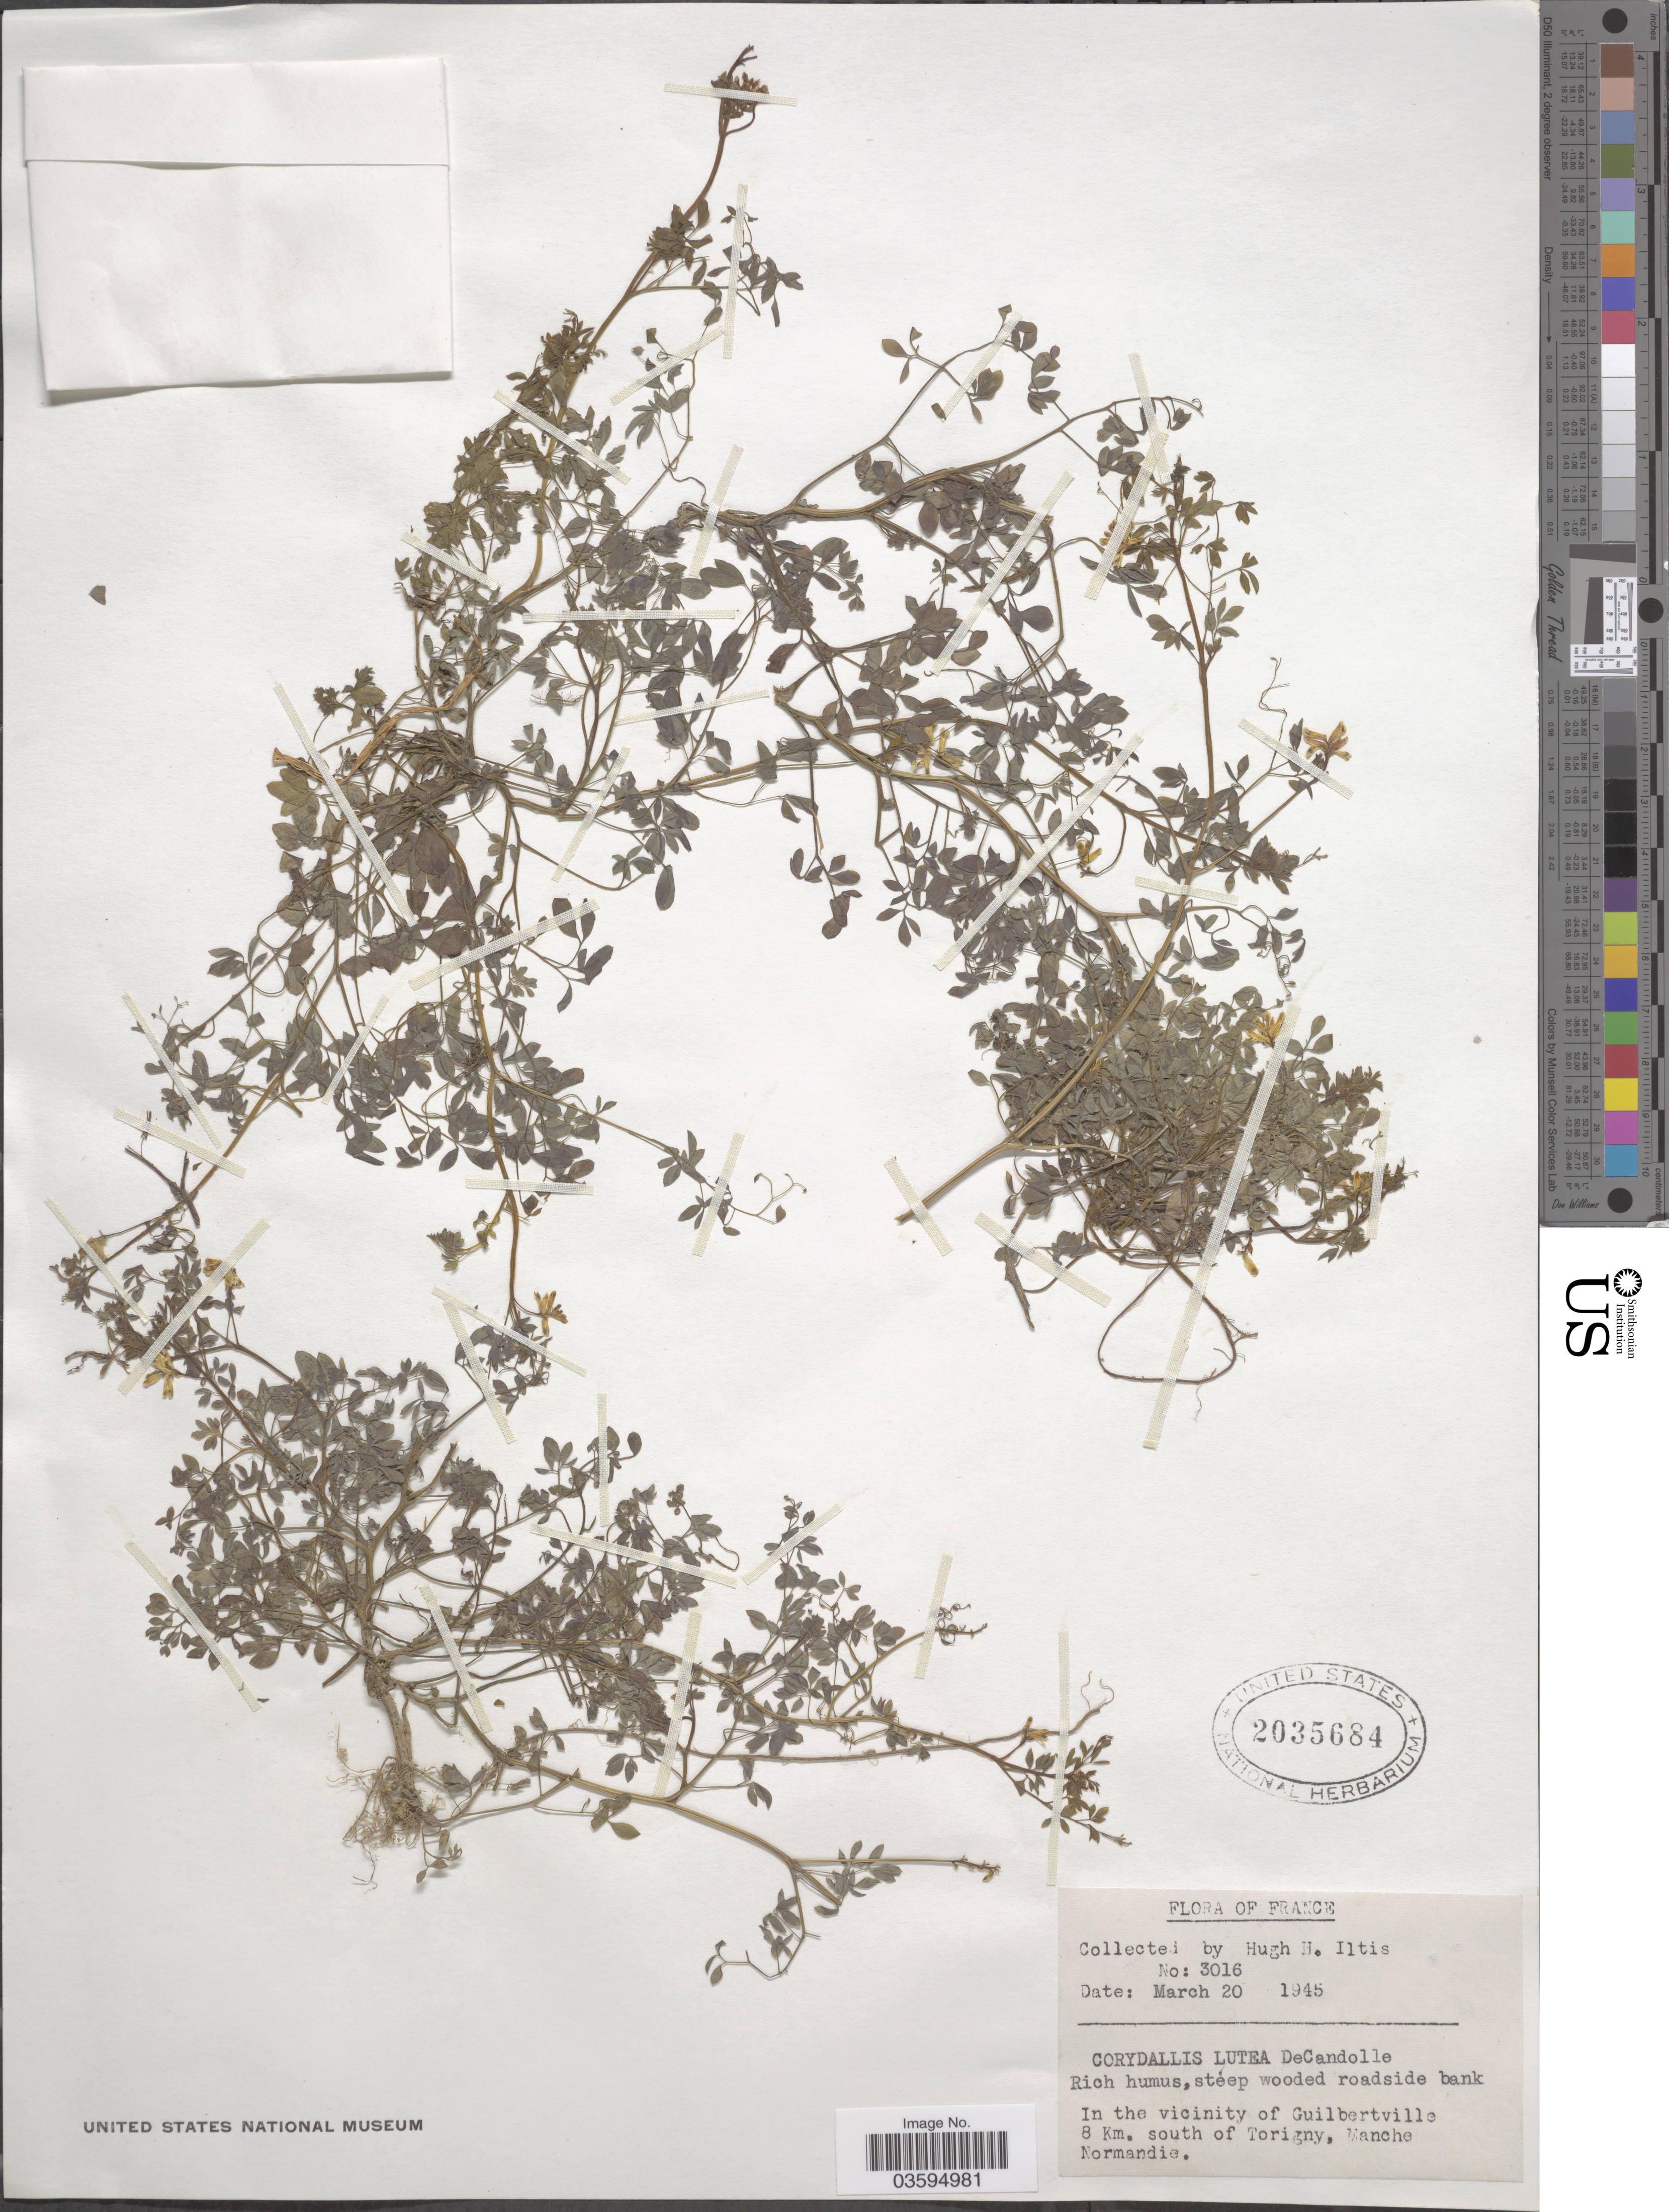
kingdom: Plantae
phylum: Tracheophyta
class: Magnoliopsida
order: Ranunculales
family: Papaveraceae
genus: Pseudofumaria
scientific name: Pseudofumaria lutea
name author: (L.) Borkh.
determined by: Strong, M. T., (US), Smithsonian Institution - National Museum of Natural History (UNITED STATES)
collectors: H. H. Iltis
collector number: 3016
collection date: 1945-03-20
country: France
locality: In the vicinity of Guilbertville 8 Km. south of Torigny, Manche Normandie.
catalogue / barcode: US 2035684